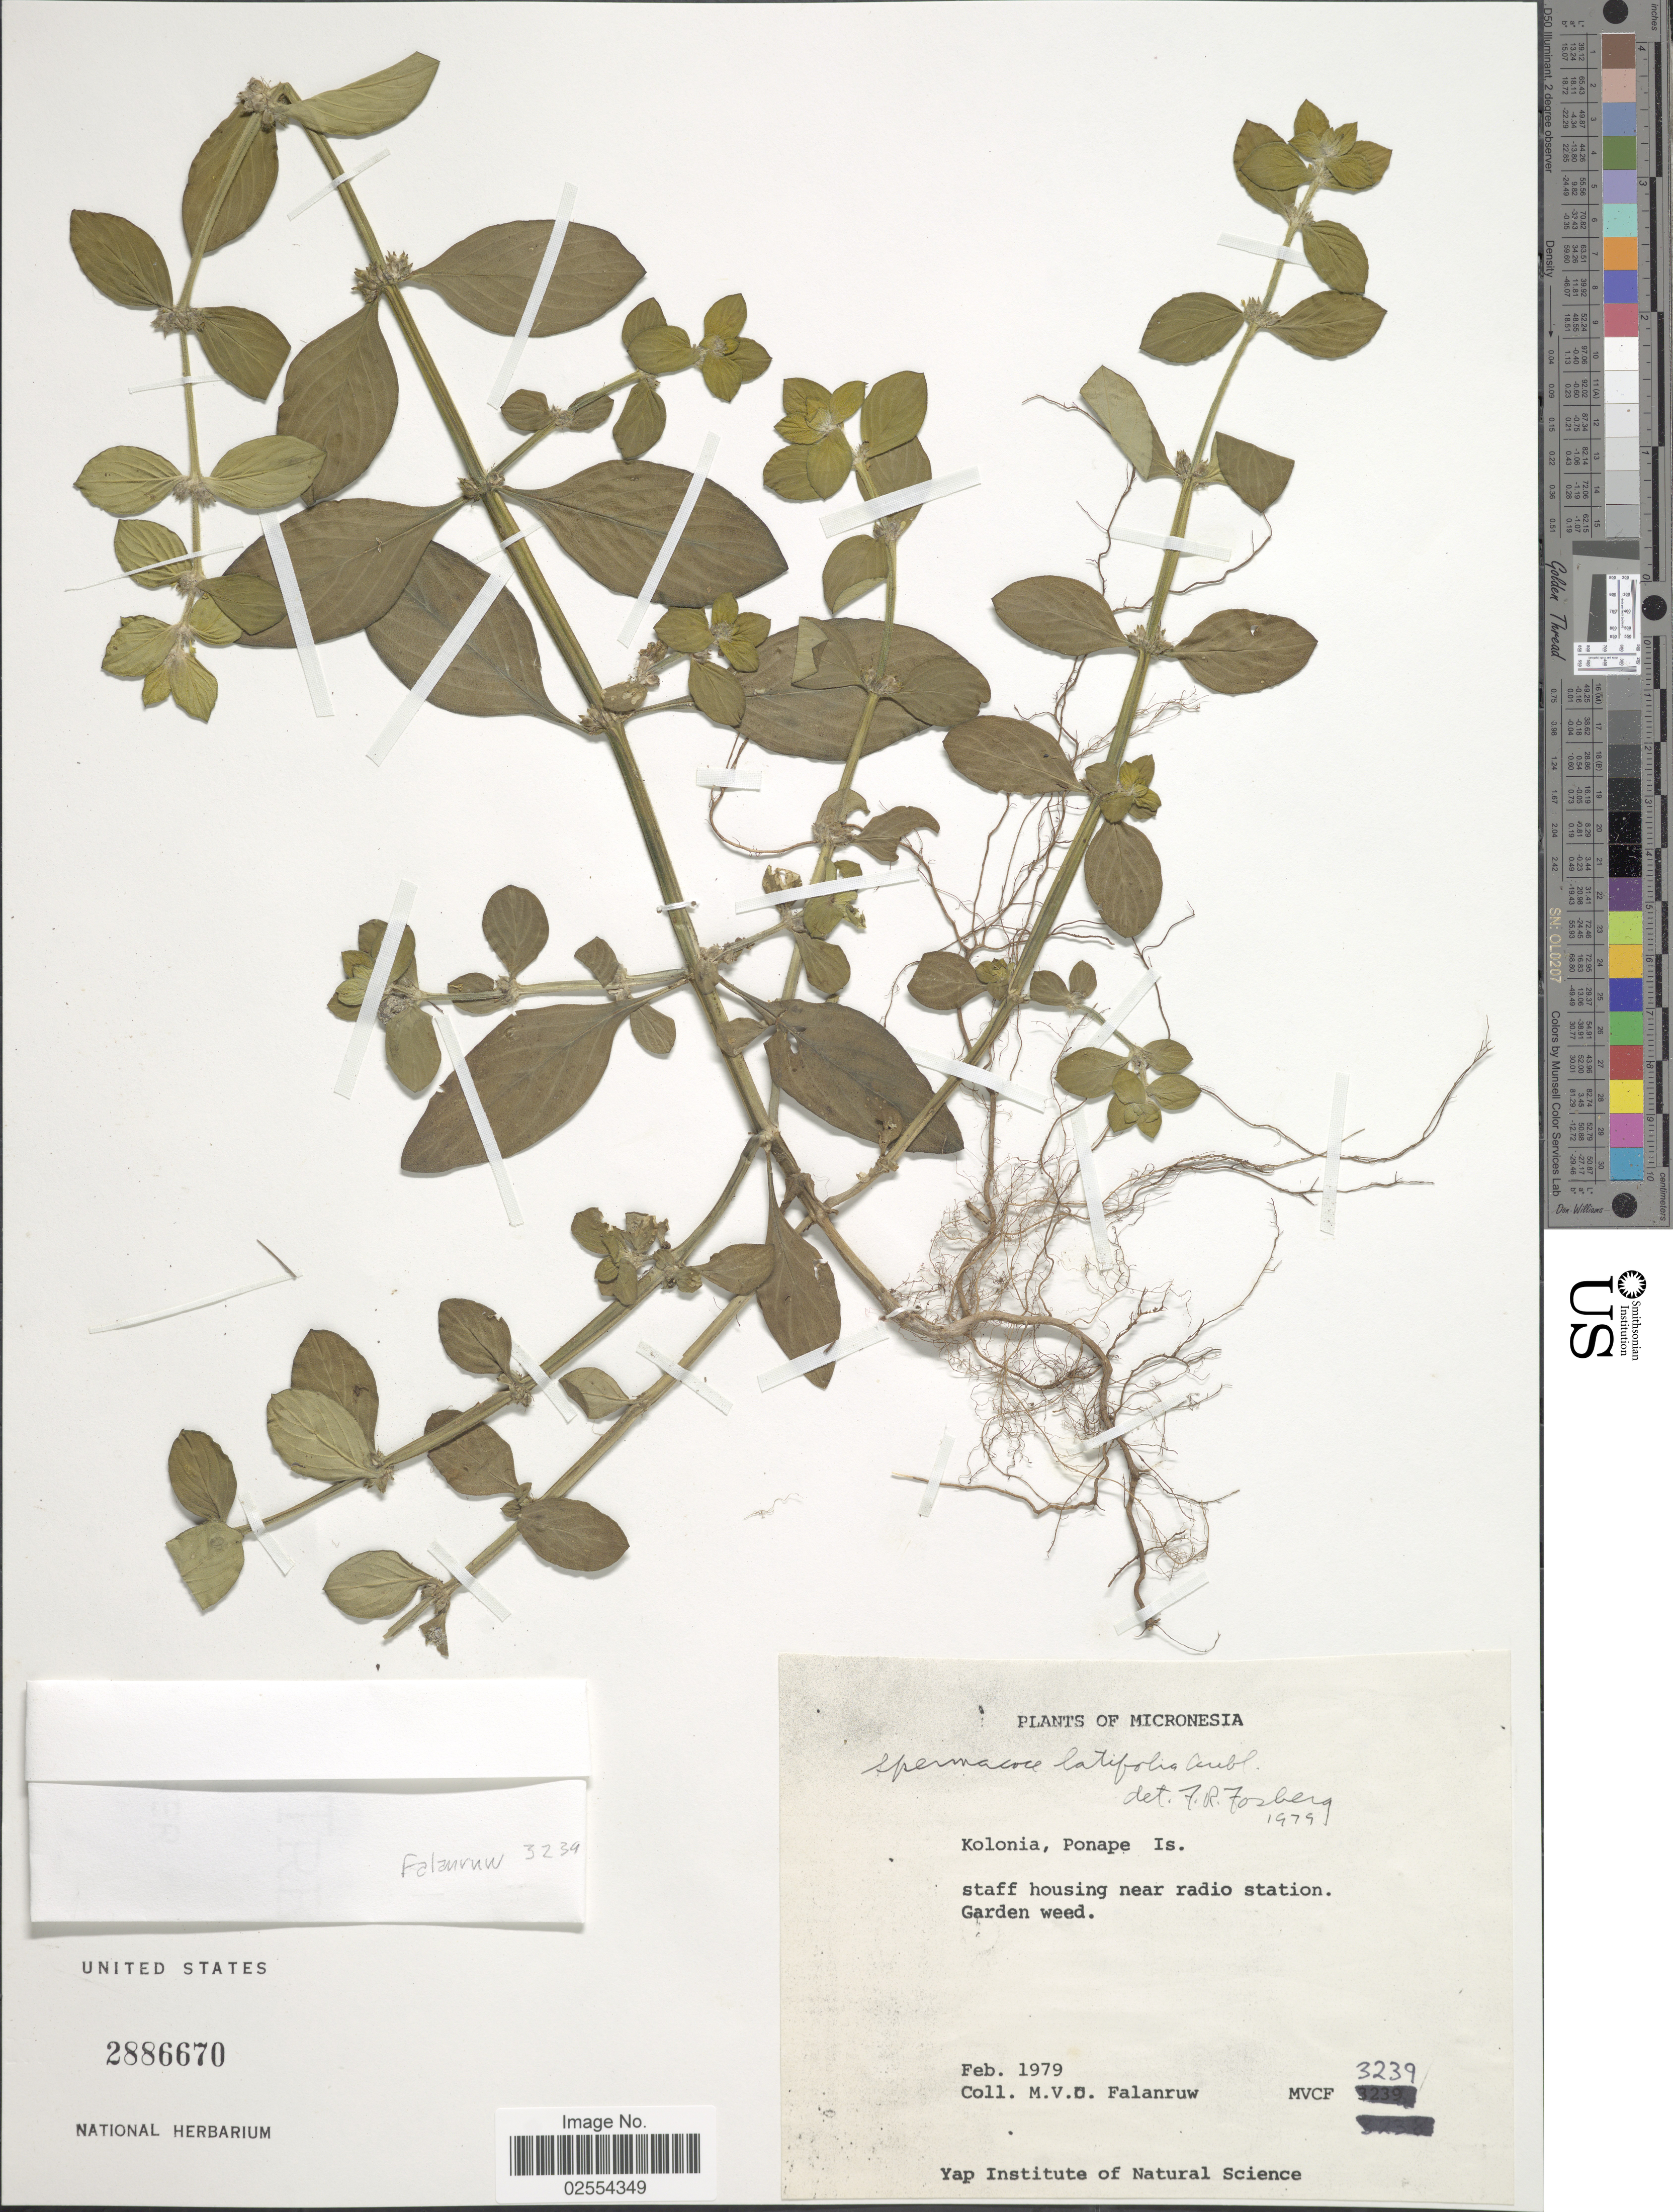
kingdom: Plantae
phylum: Tracheophyta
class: Magnoliopsida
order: Gentianales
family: Rubiaceae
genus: Spermacoce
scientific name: Spermacoce latifolia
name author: Aubl.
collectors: M. V. Falanruw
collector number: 3239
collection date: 1979-02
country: Micronesia, Federated States of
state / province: Pohnpei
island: Pohnpei [Ponape]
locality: Kolonia, Ponape Is, staff housing near station. Garden weed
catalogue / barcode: US 2886670